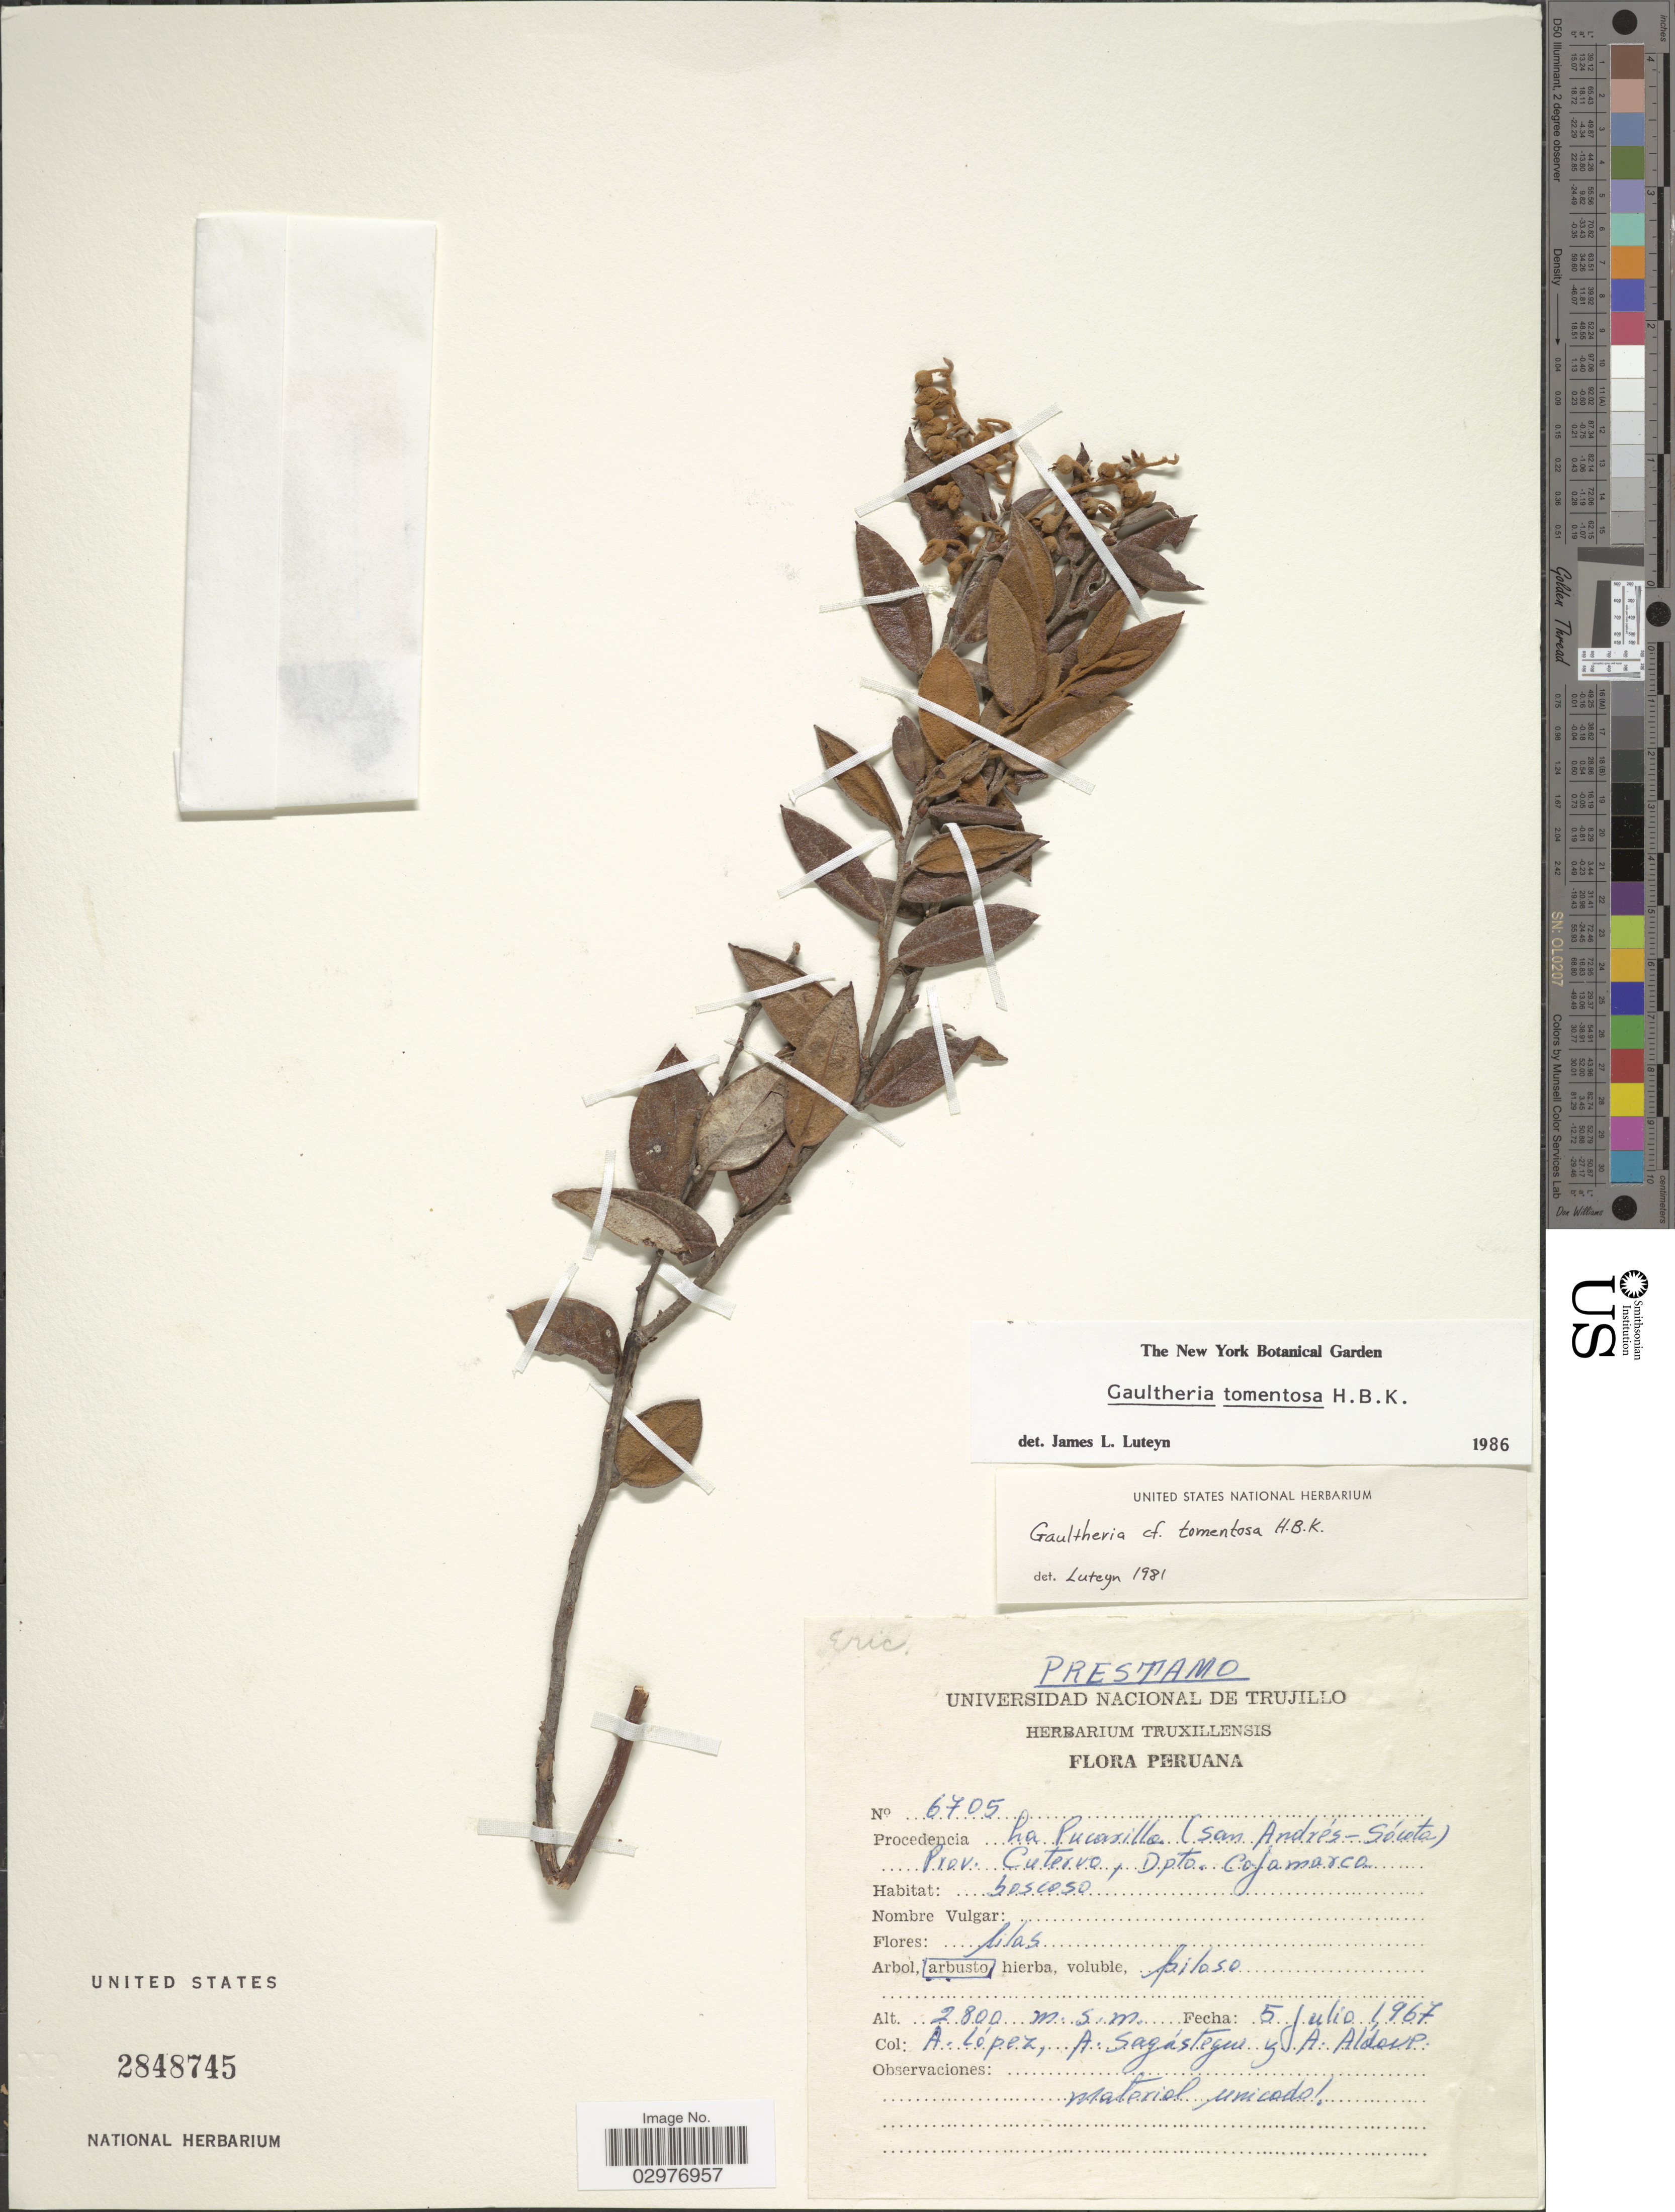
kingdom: Plantae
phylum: Tracheophyta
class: Magnoliopsida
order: Ericales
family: Ericaceae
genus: Gaultheria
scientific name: Gaultheria tomentosa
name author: Kunth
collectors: A. López, A. Sagástegui A. & A. Aldave P.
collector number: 6705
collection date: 1967-07-05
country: Peru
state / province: Cajamarca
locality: La Pucasilla (San Andrés-Solola) Prov. Cutervo, Dpto. Cajamarca.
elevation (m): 2800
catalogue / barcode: US 2848745